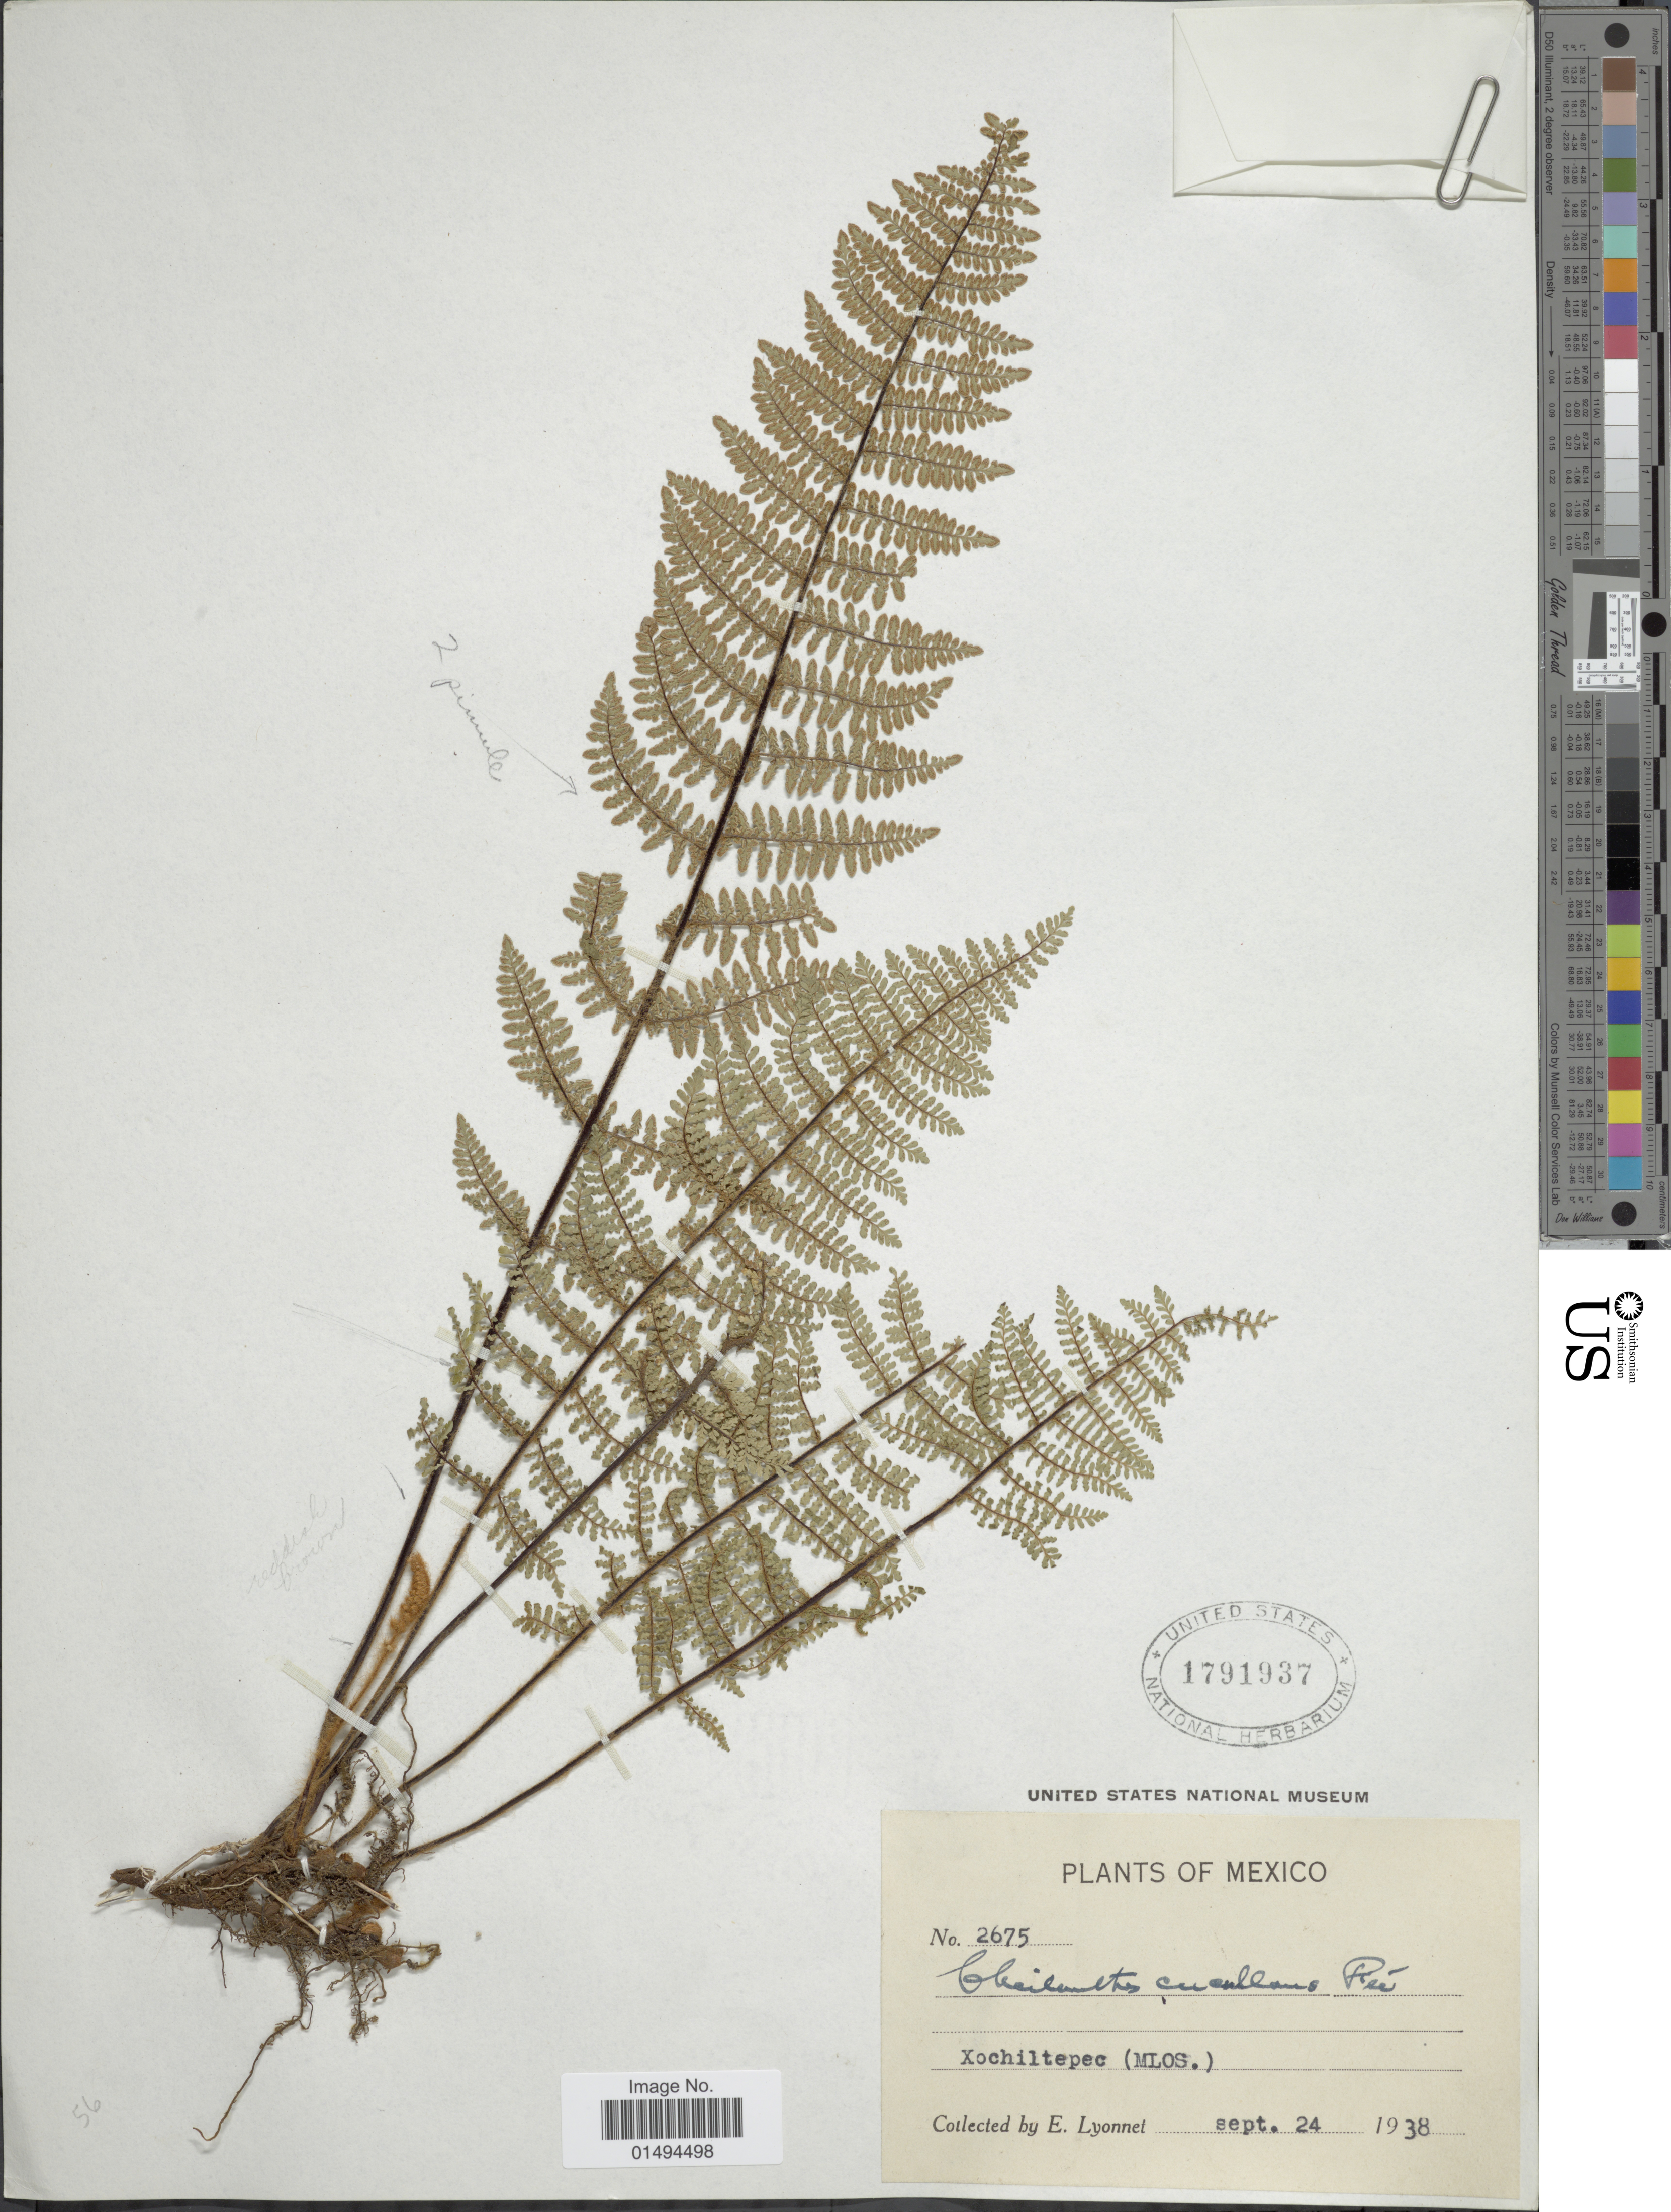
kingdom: Plantae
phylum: Tracheophyta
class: Polypodiopsida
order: Polypodiales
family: Pteridaceae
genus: Myriopteris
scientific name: Myriopteris cucullans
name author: (Fée) Grusz & Windham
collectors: E. Lyonnet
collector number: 2675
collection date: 1938-09-24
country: Mexico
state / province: Morelos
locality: Xochiltepec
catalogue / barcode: US 1791937